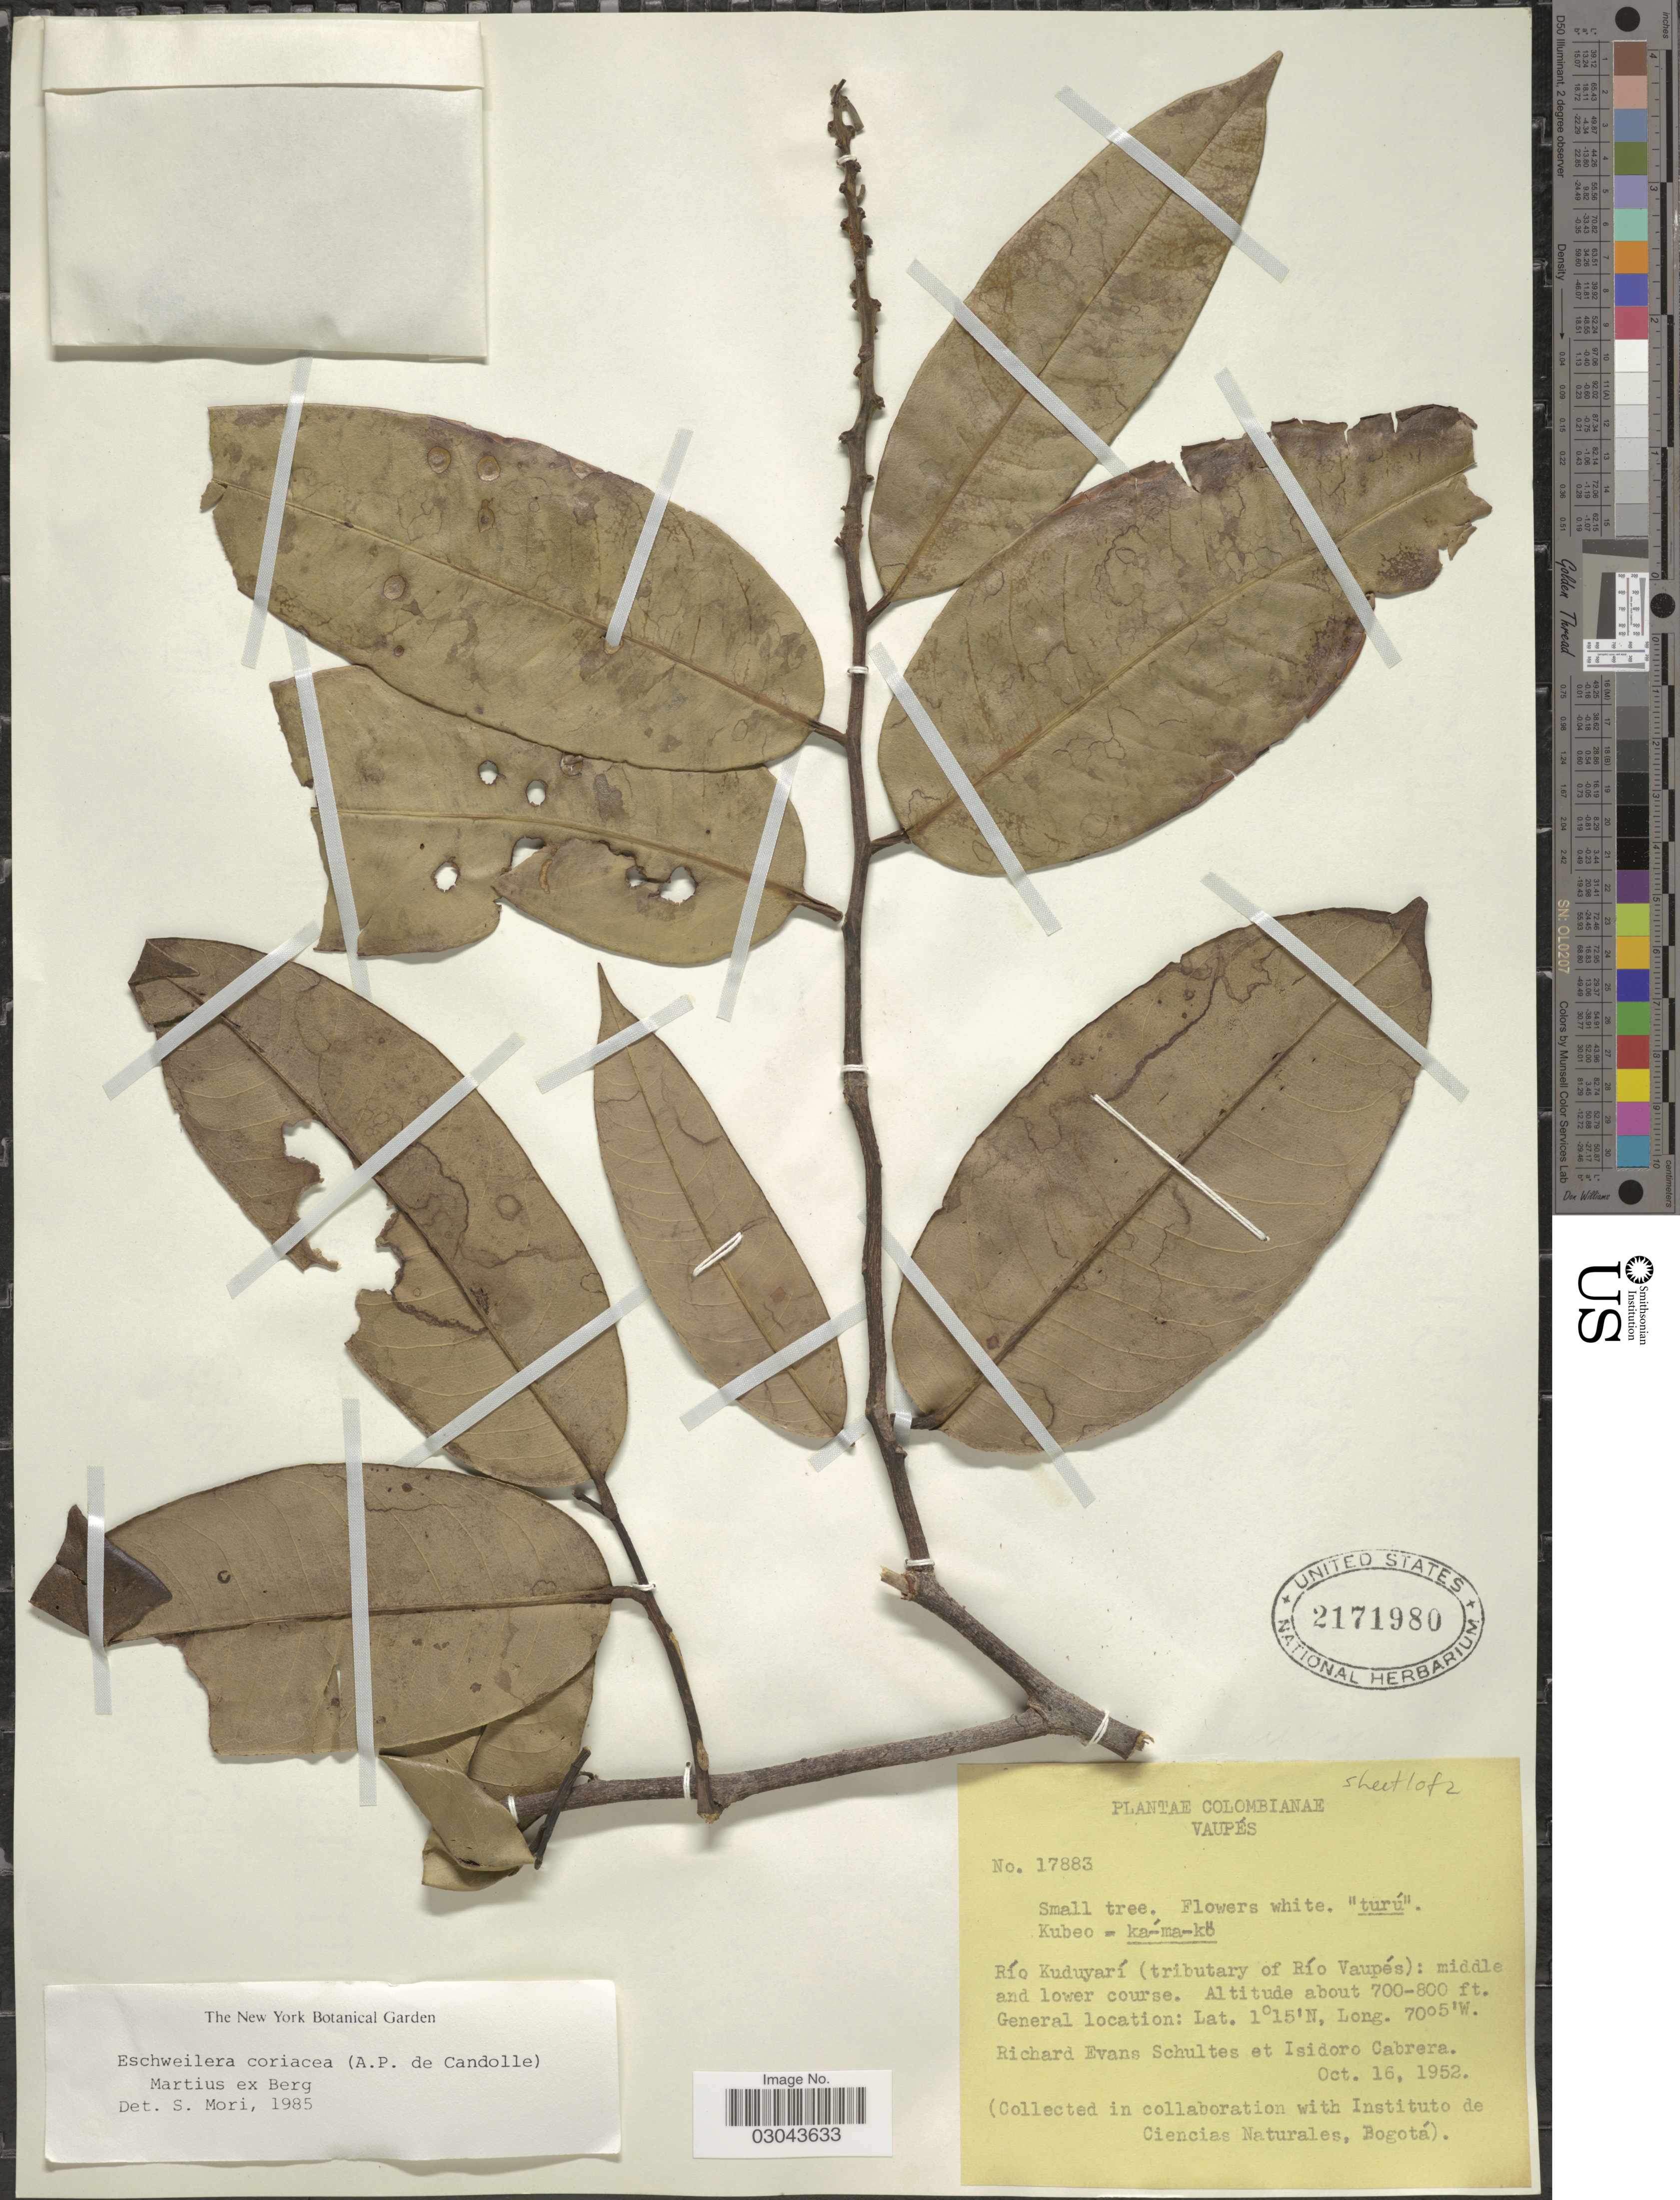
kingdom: Plantae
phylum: Tracheophyta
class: Magnoliopsida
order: Ericales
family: Lecythidaceae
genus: Eschweilera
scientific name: Eschweilera coriacea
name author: (DC.) S.A. Mori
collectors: R. E. Schultes & I. Cabrera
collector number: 17883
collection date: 1952-10-16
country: Colombia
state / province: Vaupés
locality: Río Kuduyarí (tributary of Río Vaupés): middle and lower course.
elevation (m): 213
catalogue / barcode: US 2171980